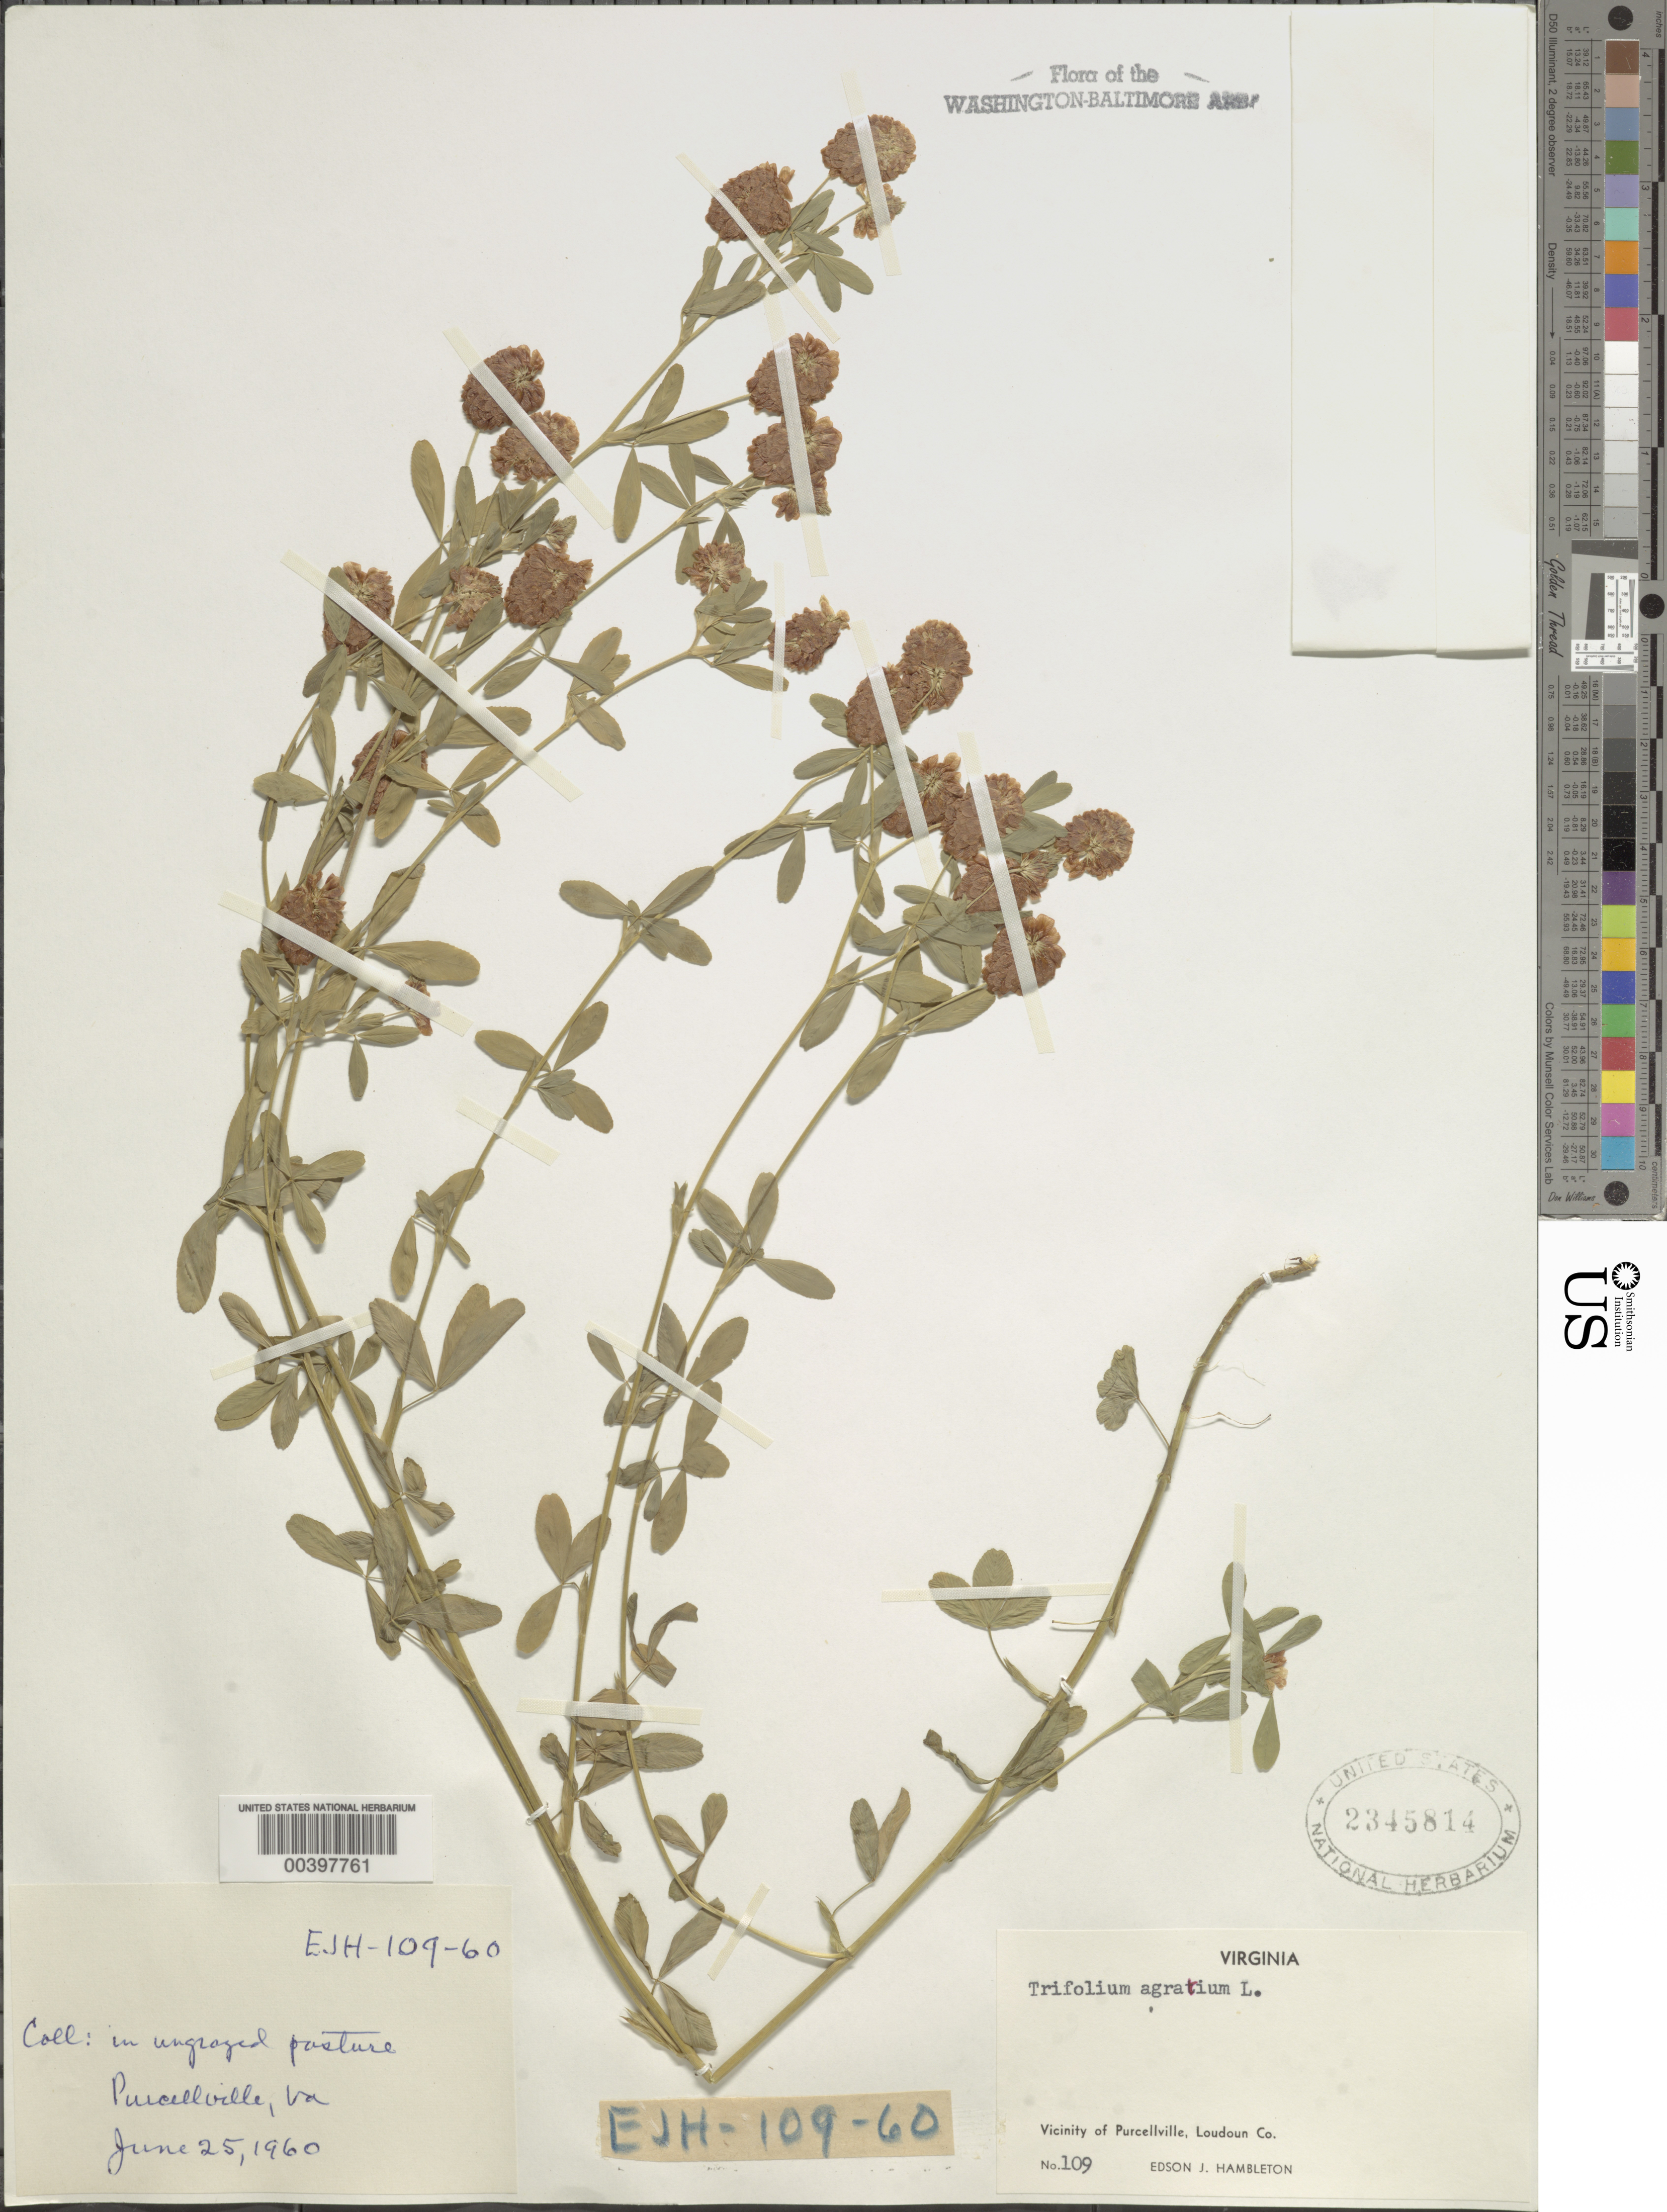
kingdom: Plantae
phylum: Tracheophyta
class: Magnoliopsida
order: Fabales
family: Fabaceae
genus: Trifolium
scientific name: Trifolium aureum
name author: Pollich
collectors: E. Hambleton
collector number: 109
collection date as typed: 25 Jun 1960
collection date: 1960-06-25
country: United States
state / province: Virginia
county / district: Loudoun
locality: Purcellville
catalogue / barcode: US 2345814